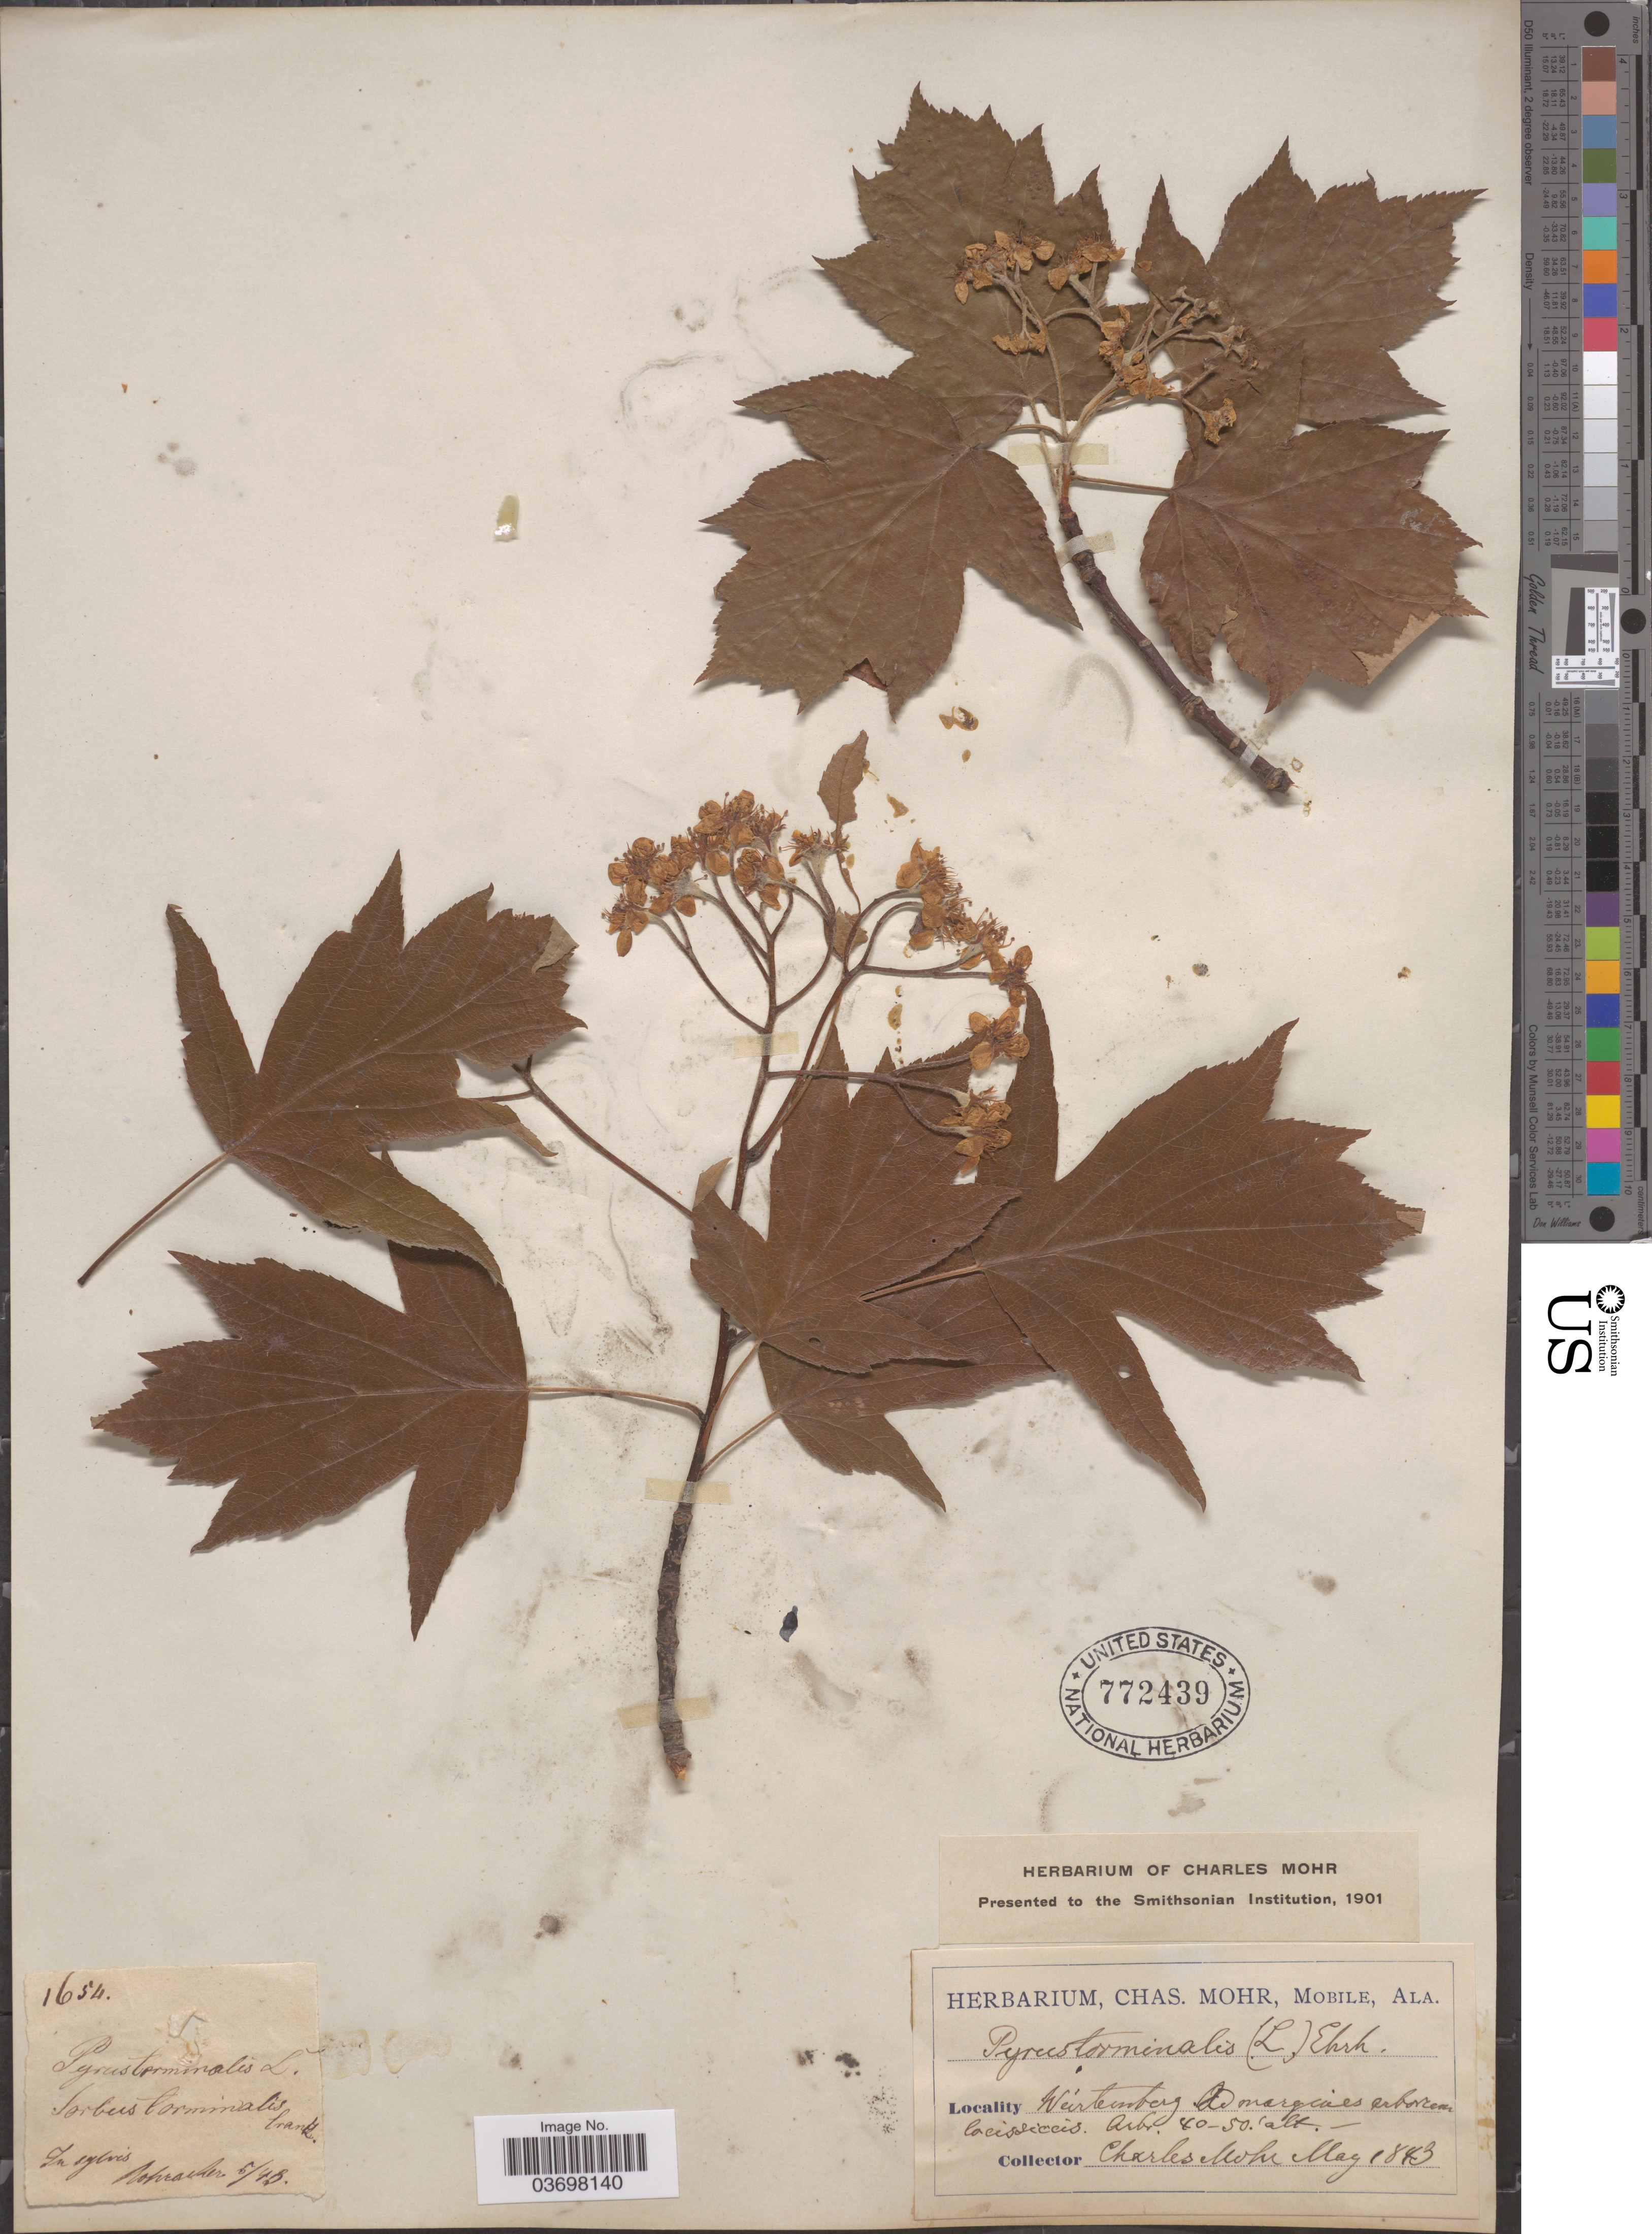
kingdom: Plantae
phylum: Tracheophyta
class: Magnoliopsida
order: Rosales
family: Rosaceae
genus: Sorbus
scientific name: Sorbus torminalis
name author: (L.) Crantz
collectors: Mohr, C. T. (herbarium)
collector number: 1654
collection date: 1843-05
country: Germany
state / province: Baden-Württemberg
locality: Wúrtemberg ad margines arboretum lacisaliceis. [interpreted]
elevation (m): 12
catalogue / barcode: US 772439